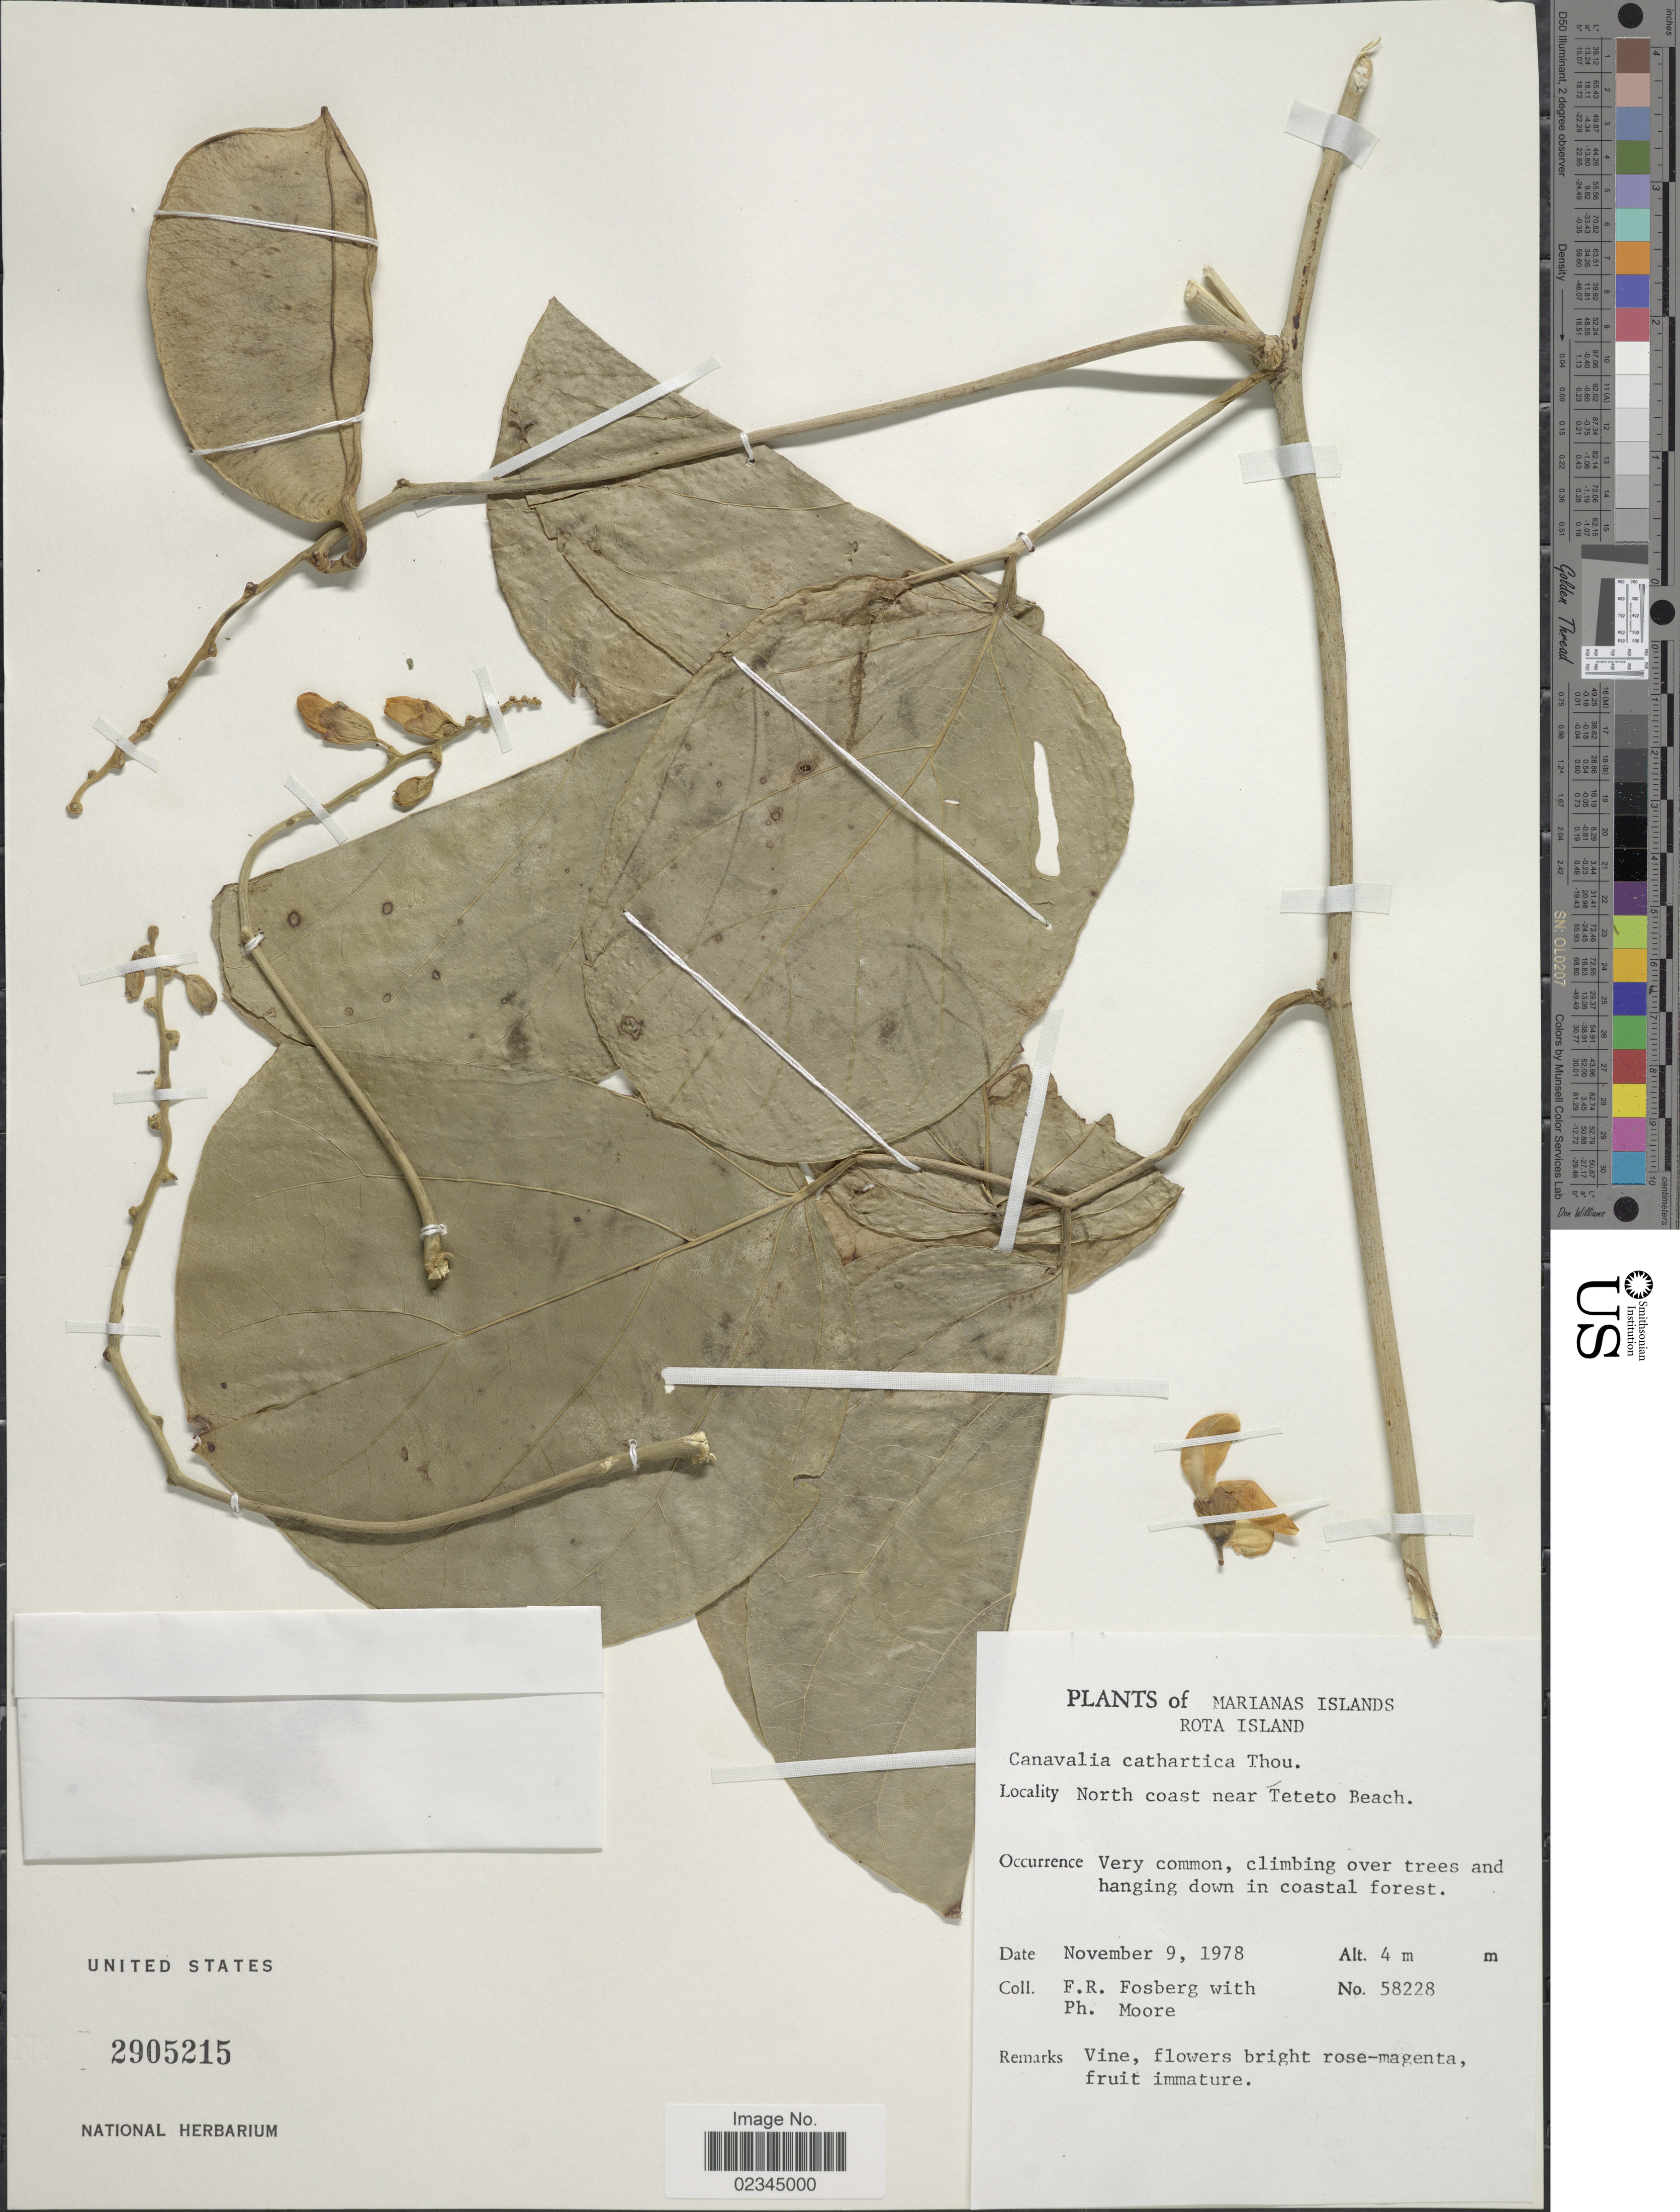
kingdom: Plantae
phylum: Tracheophyta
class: Magnoliopsida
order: Fabales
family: Fabaceae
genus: Canavalia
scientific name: Canavalia cathartica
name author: Thouars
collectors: F. R. Fosberg & P. Moore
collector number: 58228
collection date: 1978-11-09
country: Northern Mariana Islands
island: Rota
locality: Rota Island, north coast near Teteto Beach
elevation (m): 4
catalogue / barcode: US 2905215